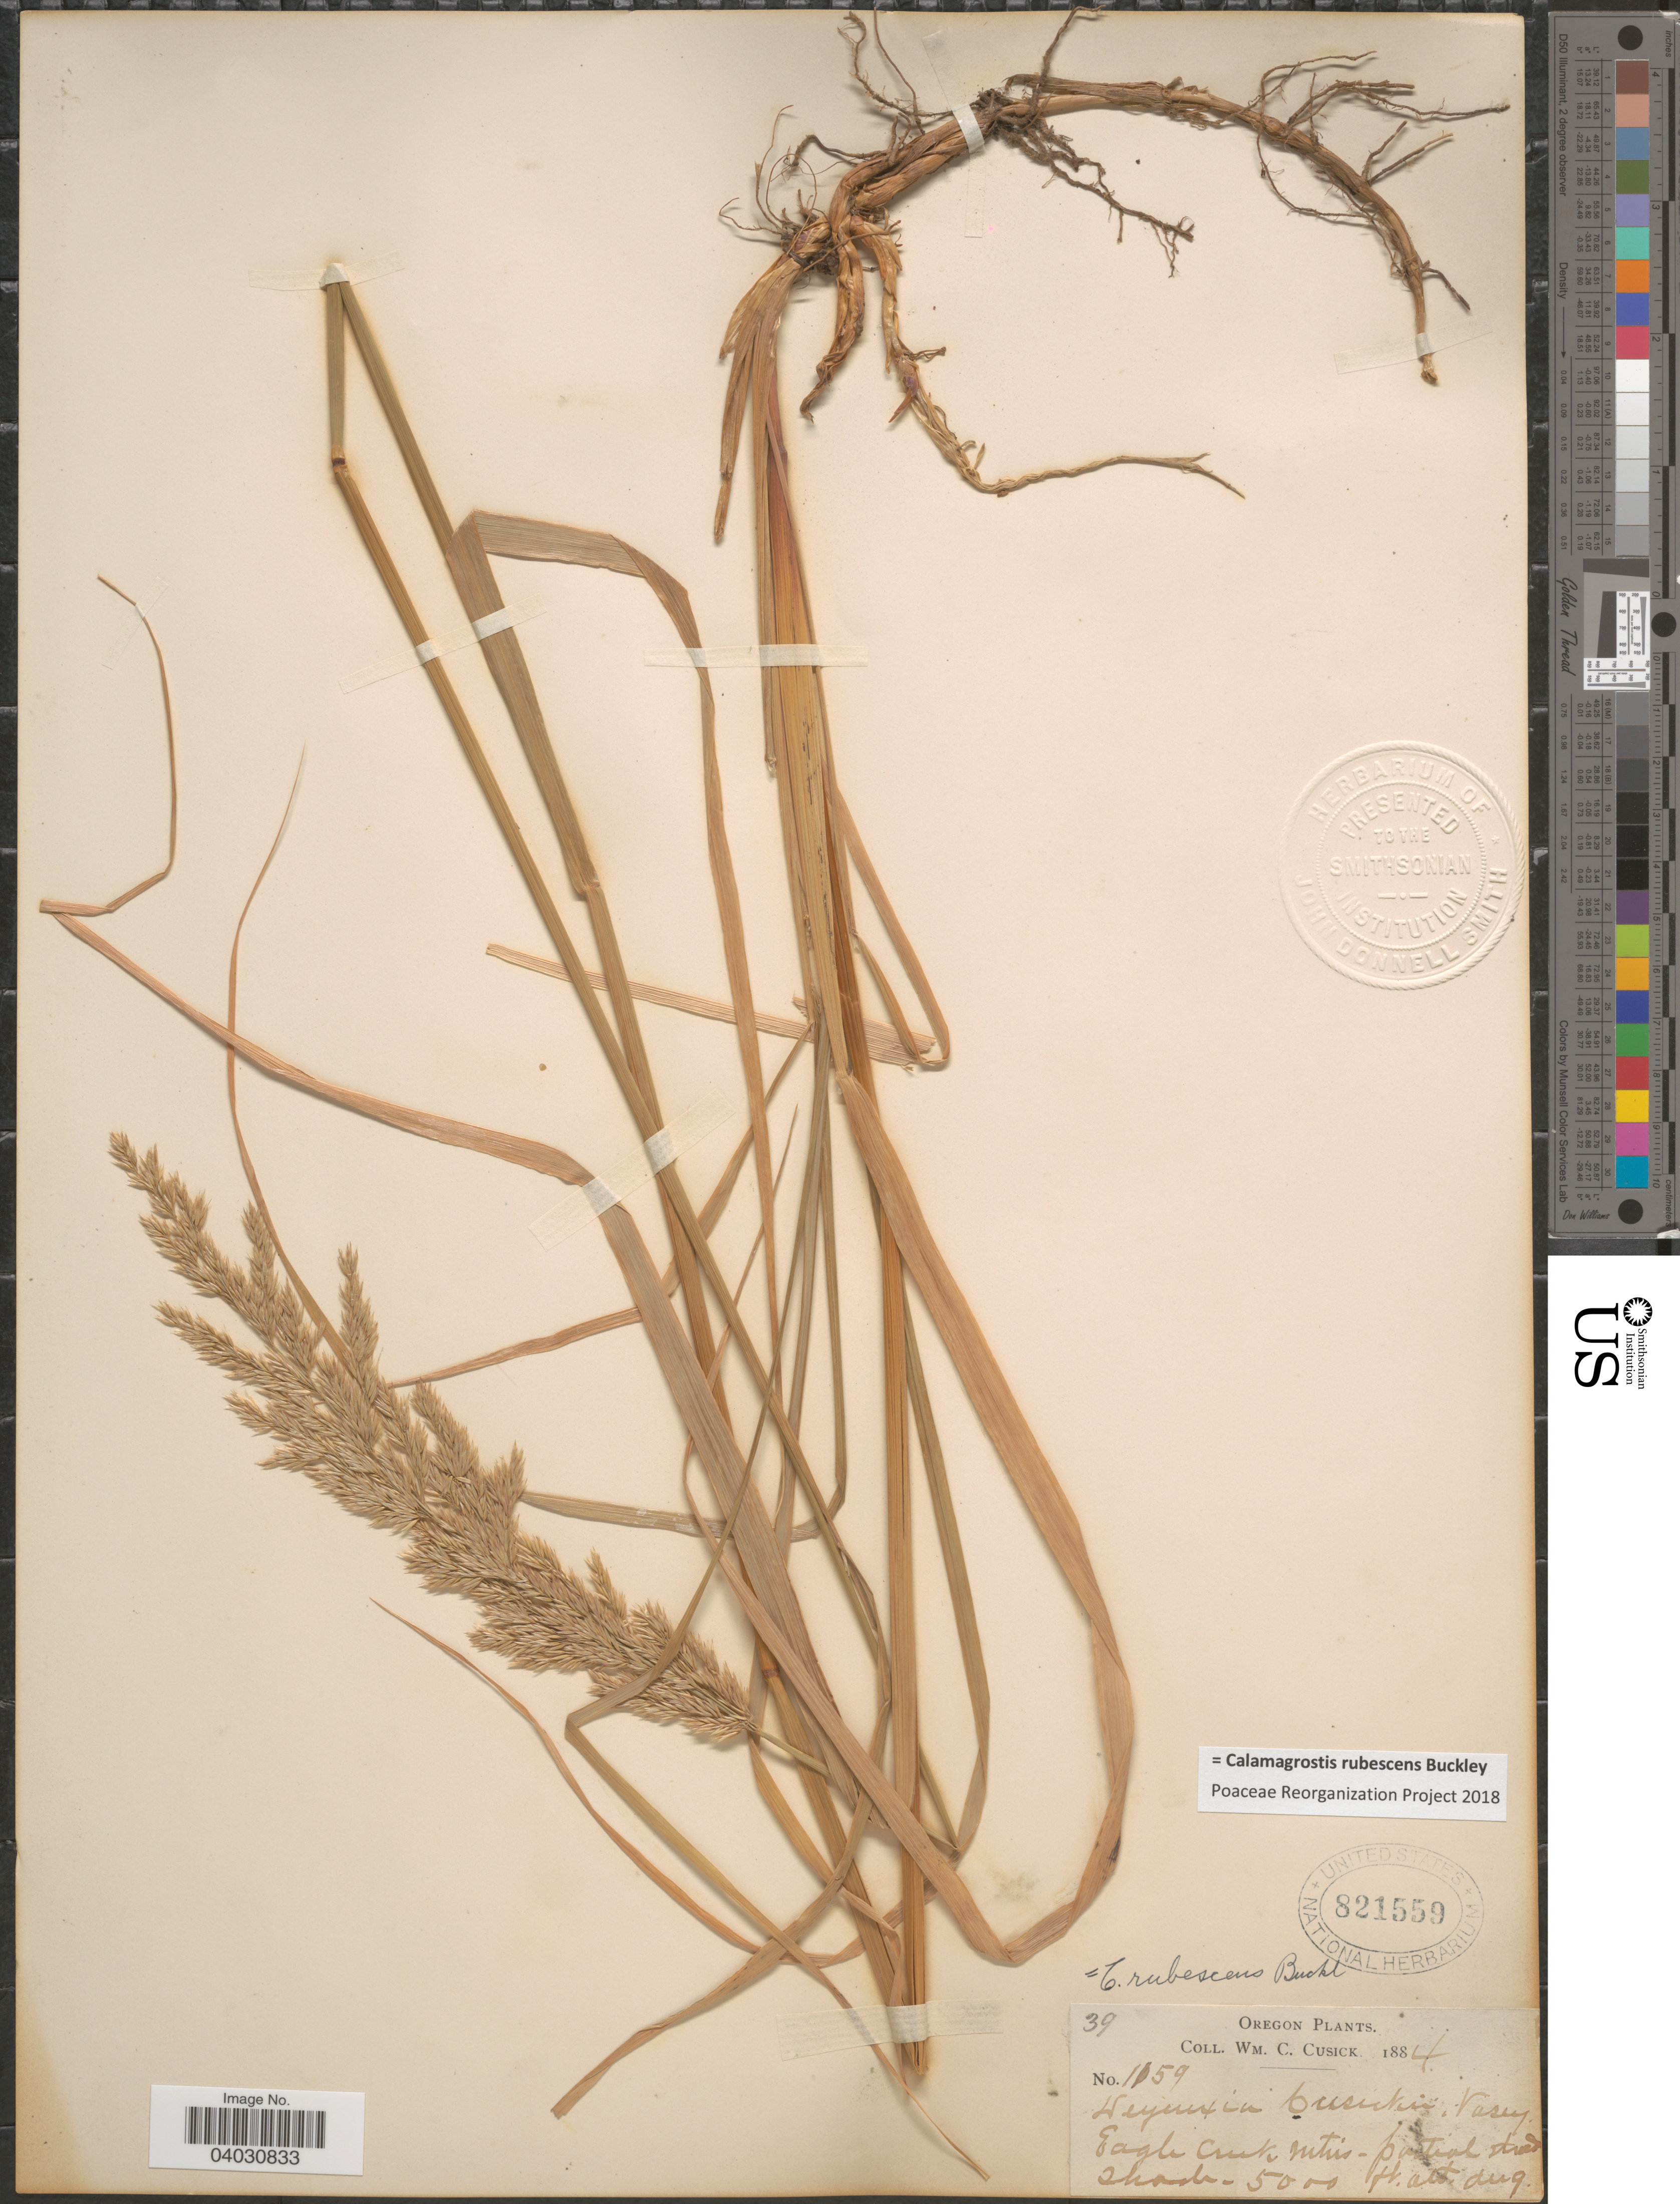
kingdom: Plantae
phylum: Tracheophyta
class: Liliopsida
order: Poales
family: Poaceae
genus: Calamagrostis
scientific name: Calamagrostis rubescens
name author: Buckley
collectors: W. C. Cusick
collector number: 1159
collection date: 1884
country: United States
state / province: Oregon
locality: Eagle Creek Mtns.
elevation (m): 1524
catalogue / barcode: US 821559